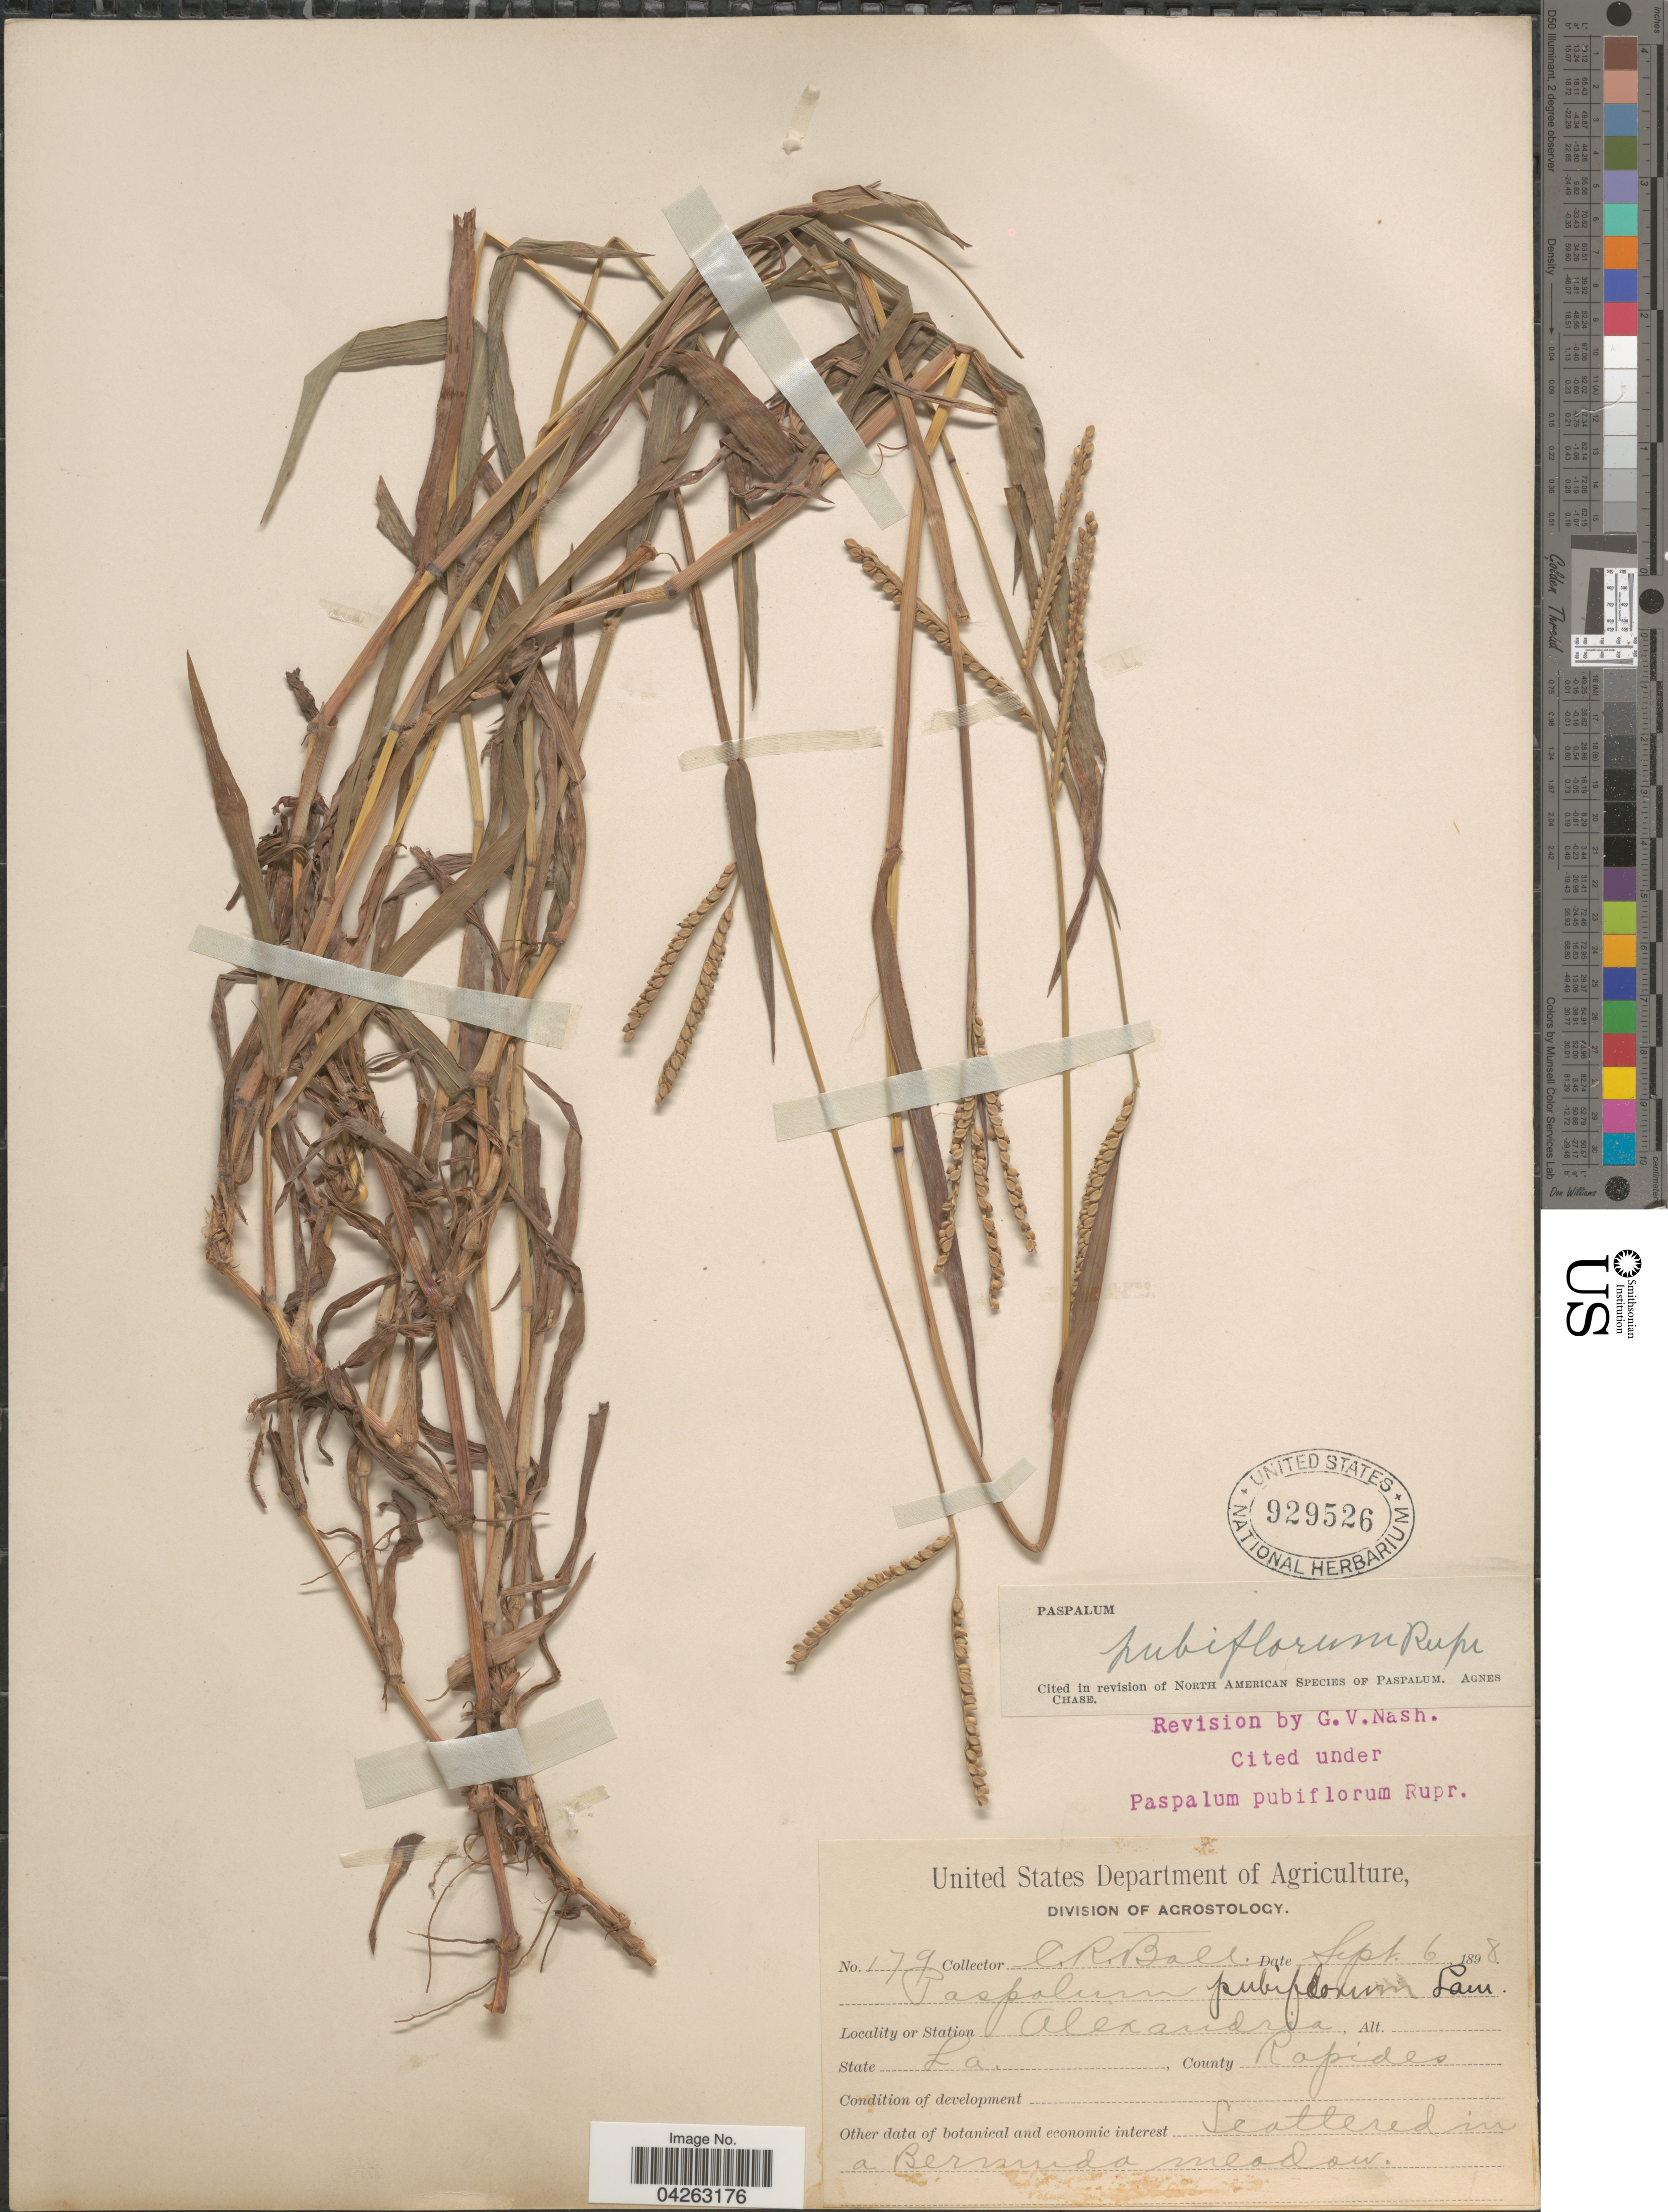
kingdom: Plantae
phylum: Tracheophyta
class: Liliopsida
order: Poales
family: Poaceae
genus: Paspalum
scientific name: Paspalum pubiflorum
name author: Rupr. ex E. Fourn.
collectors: C. R. Ball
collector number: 179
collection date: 1898-09-06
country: United States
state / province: Louisiana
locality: Station Alexandria. County Rapides.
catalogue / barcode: US 929526